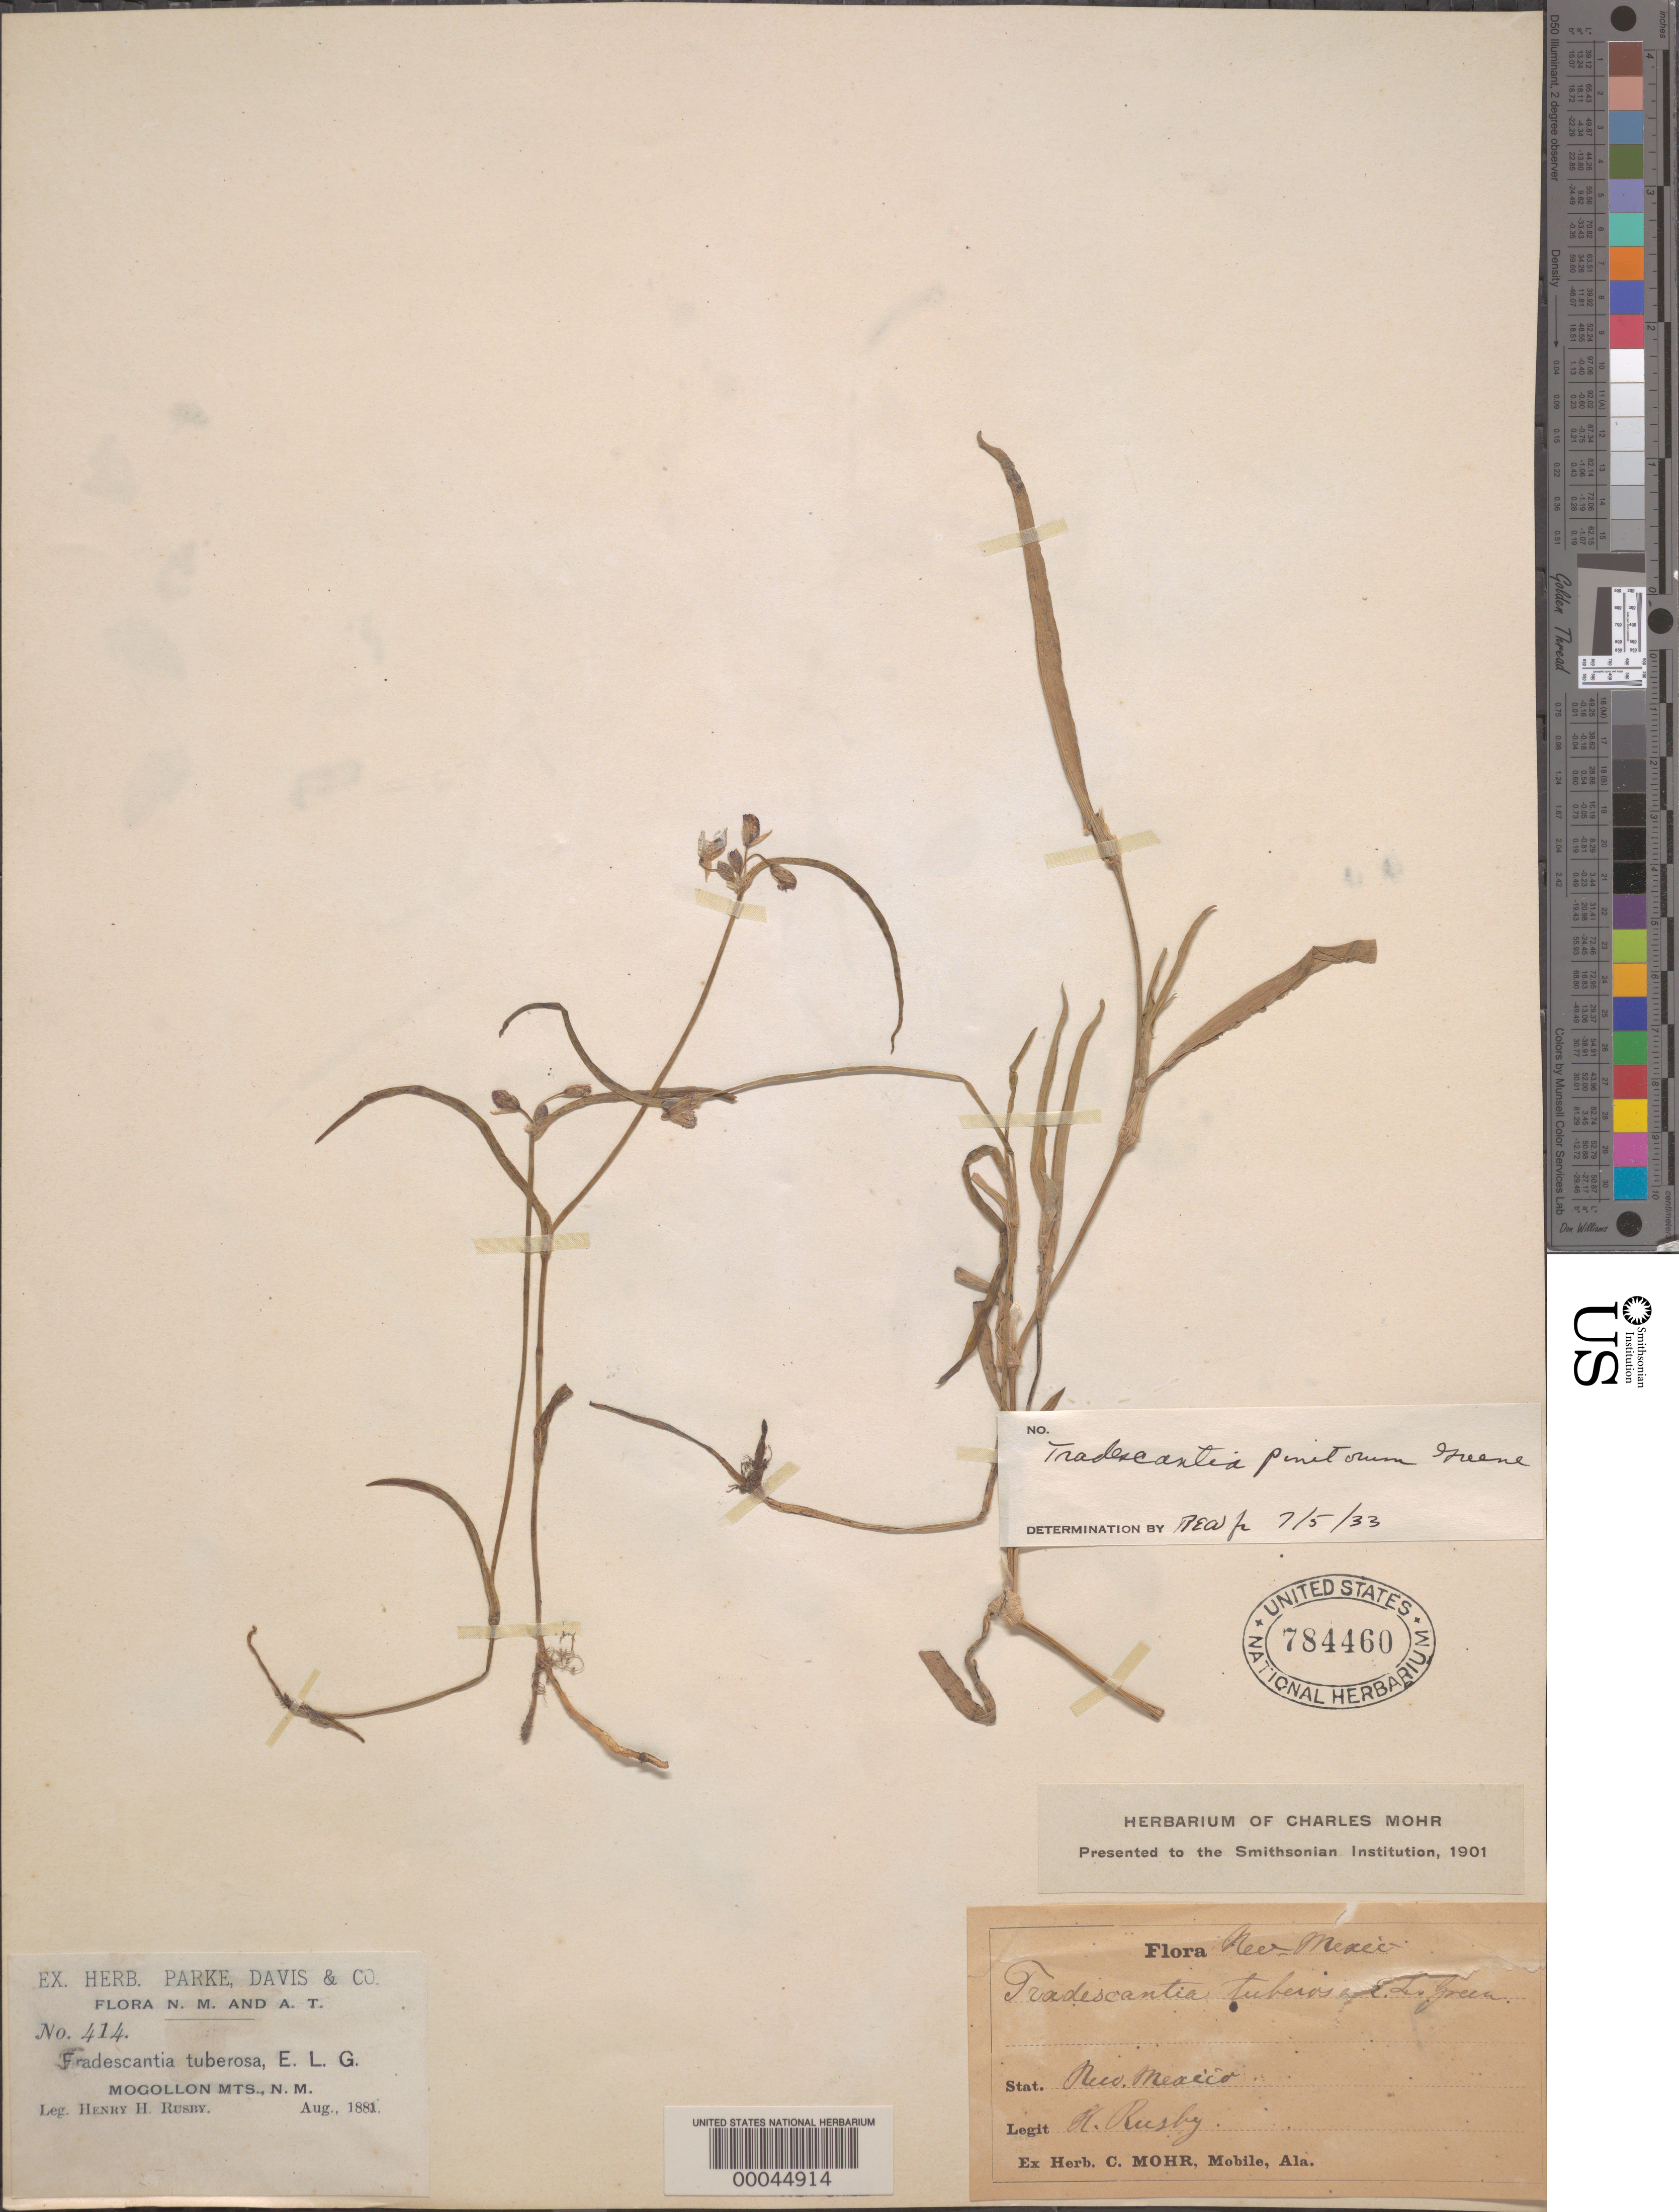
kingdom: Plantae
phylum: Tracheophyta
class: Liliopsida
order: Commelinales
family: Commelinaceae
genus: Tradescantia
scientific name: Tradescantia pinetorum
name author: Greene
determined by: Woodward, R. E.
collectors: H. H. Rusby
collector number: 414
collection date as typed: Aug 1881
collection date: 1881-08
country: United States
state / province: New Mexico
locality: Mogollon mts.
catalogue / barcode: US 784460